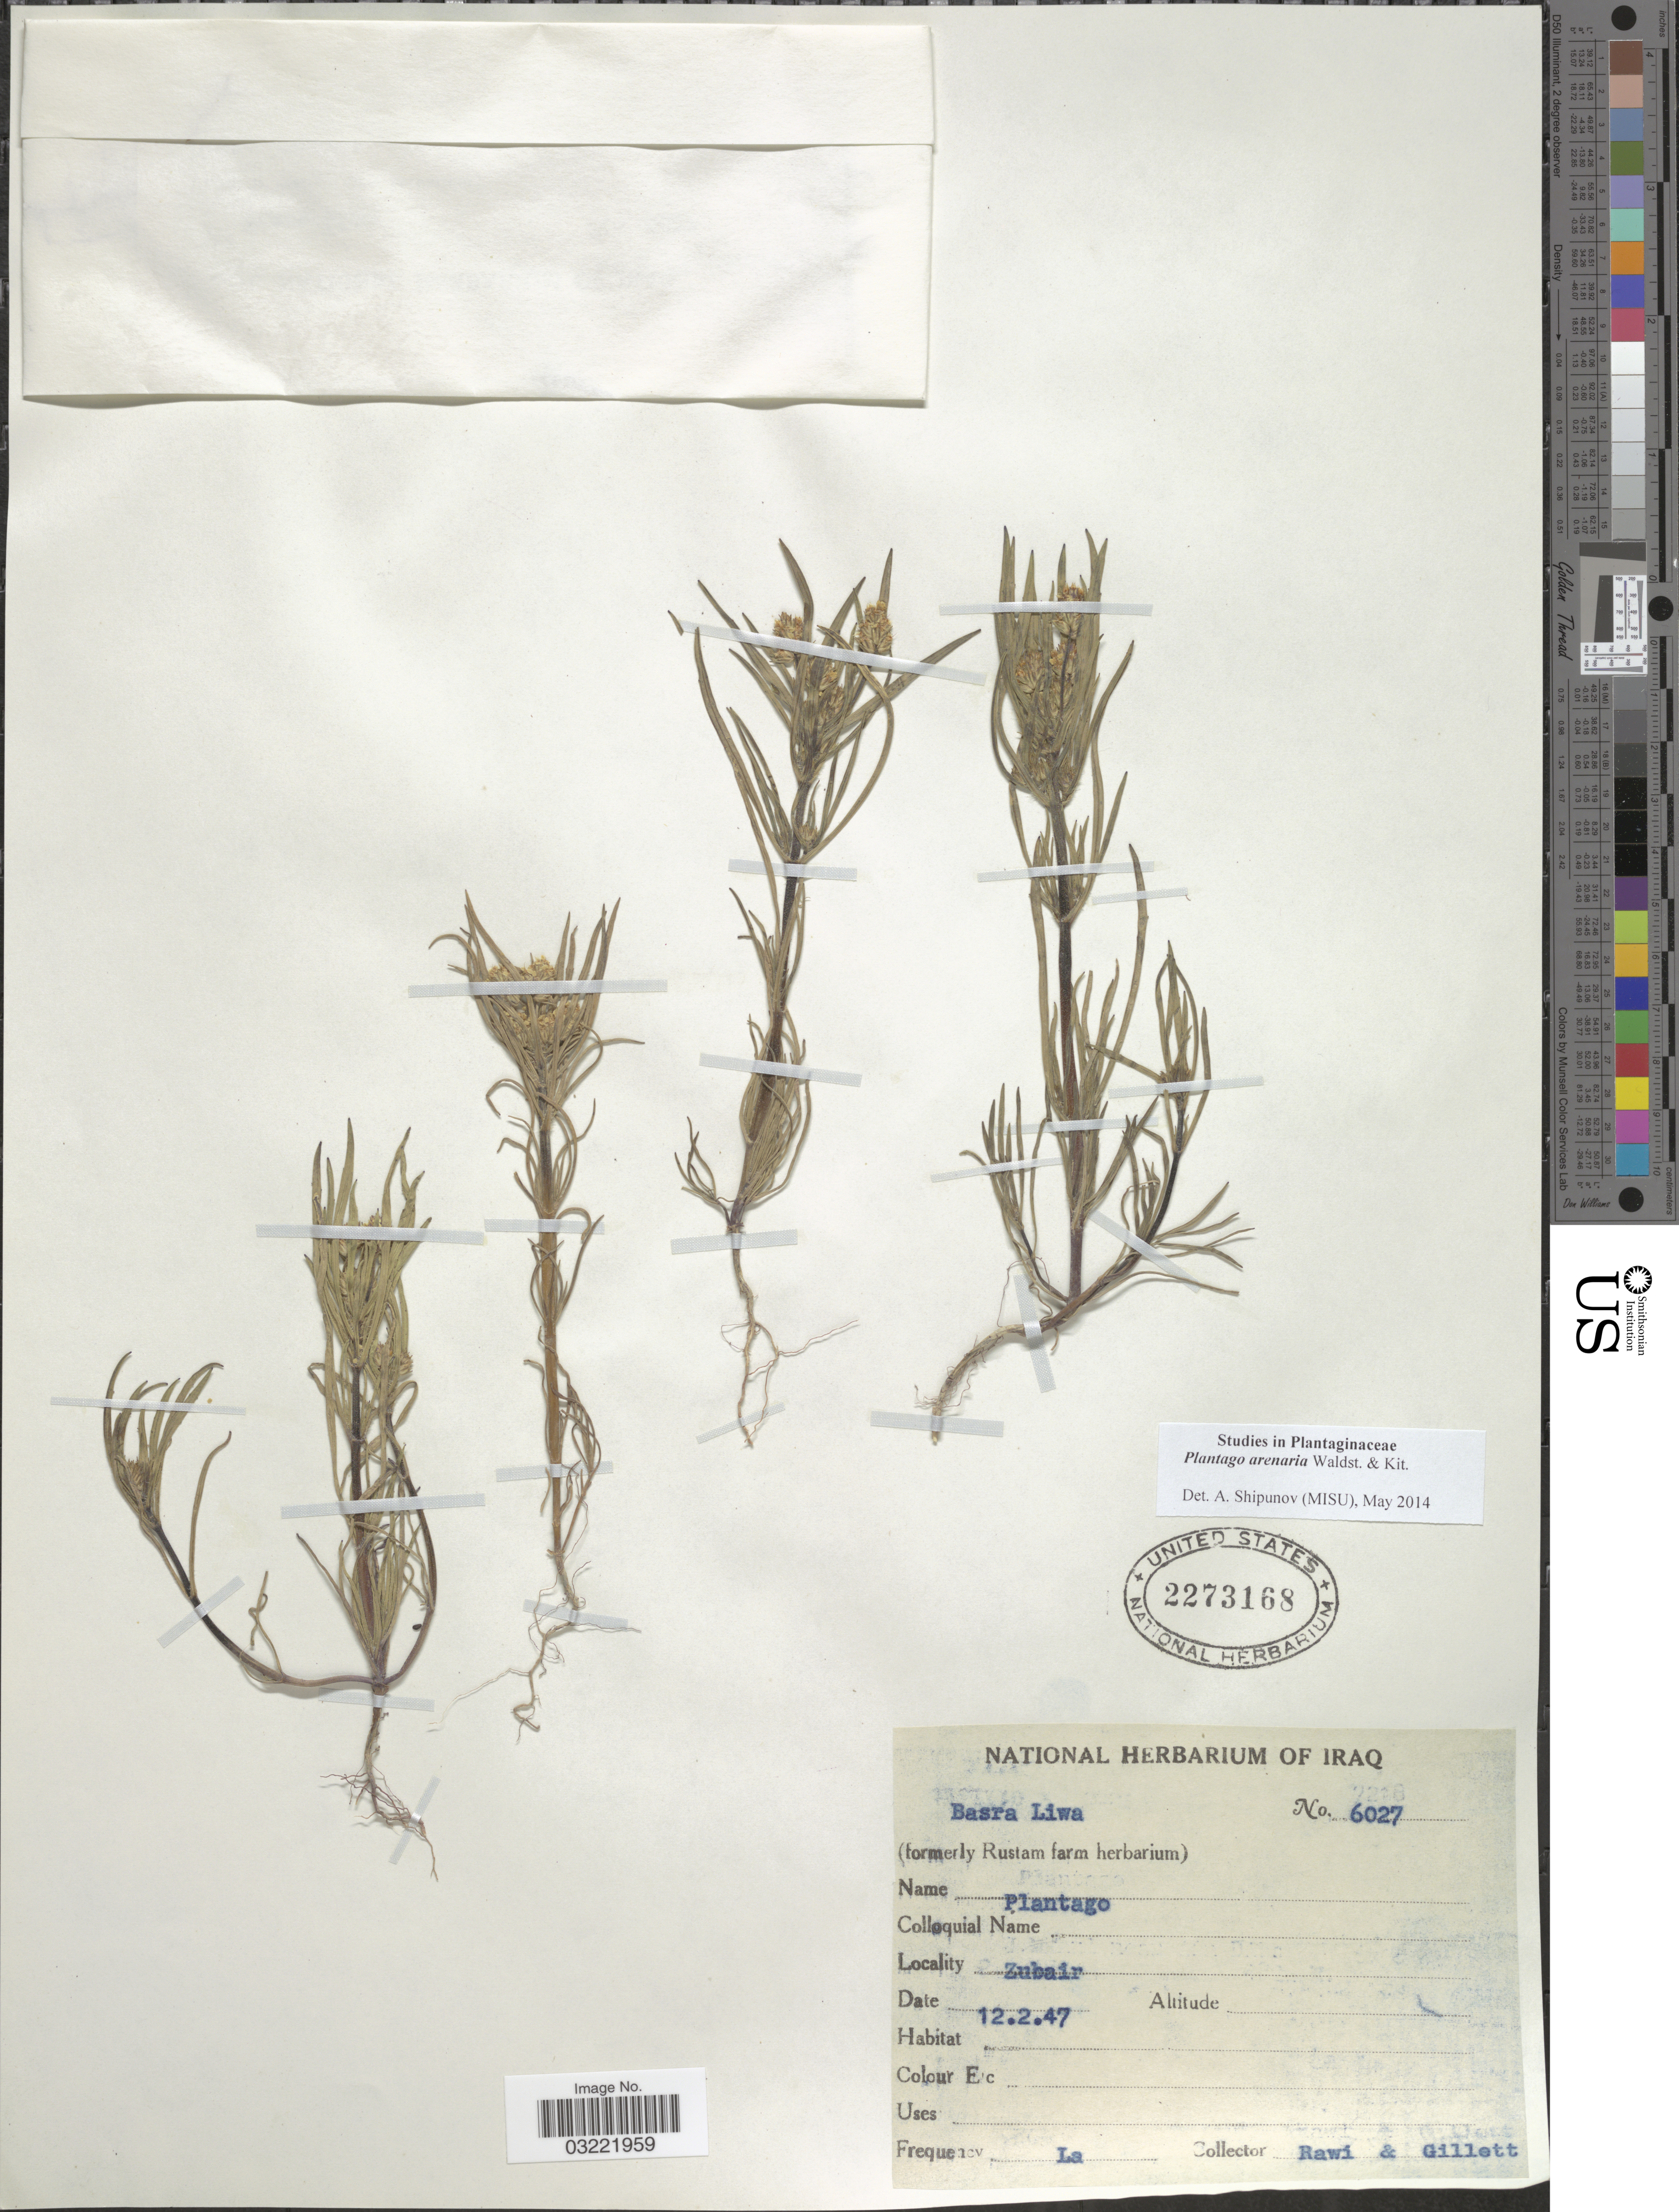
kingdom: Plantae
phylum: Tracheophyta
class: Magnoliopsida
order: Lamiales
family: Plantaginaceae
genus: Plantago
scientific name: Plantago arenaria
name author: Waldst. & Kit.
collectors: -. Rawi & Gillett, --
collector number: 6027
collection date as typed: Transcribed d/m/y: 12/2/47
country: Iraq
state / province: Al Basrah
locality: Zubair. Basra Liwa.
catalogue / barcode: US 2273168